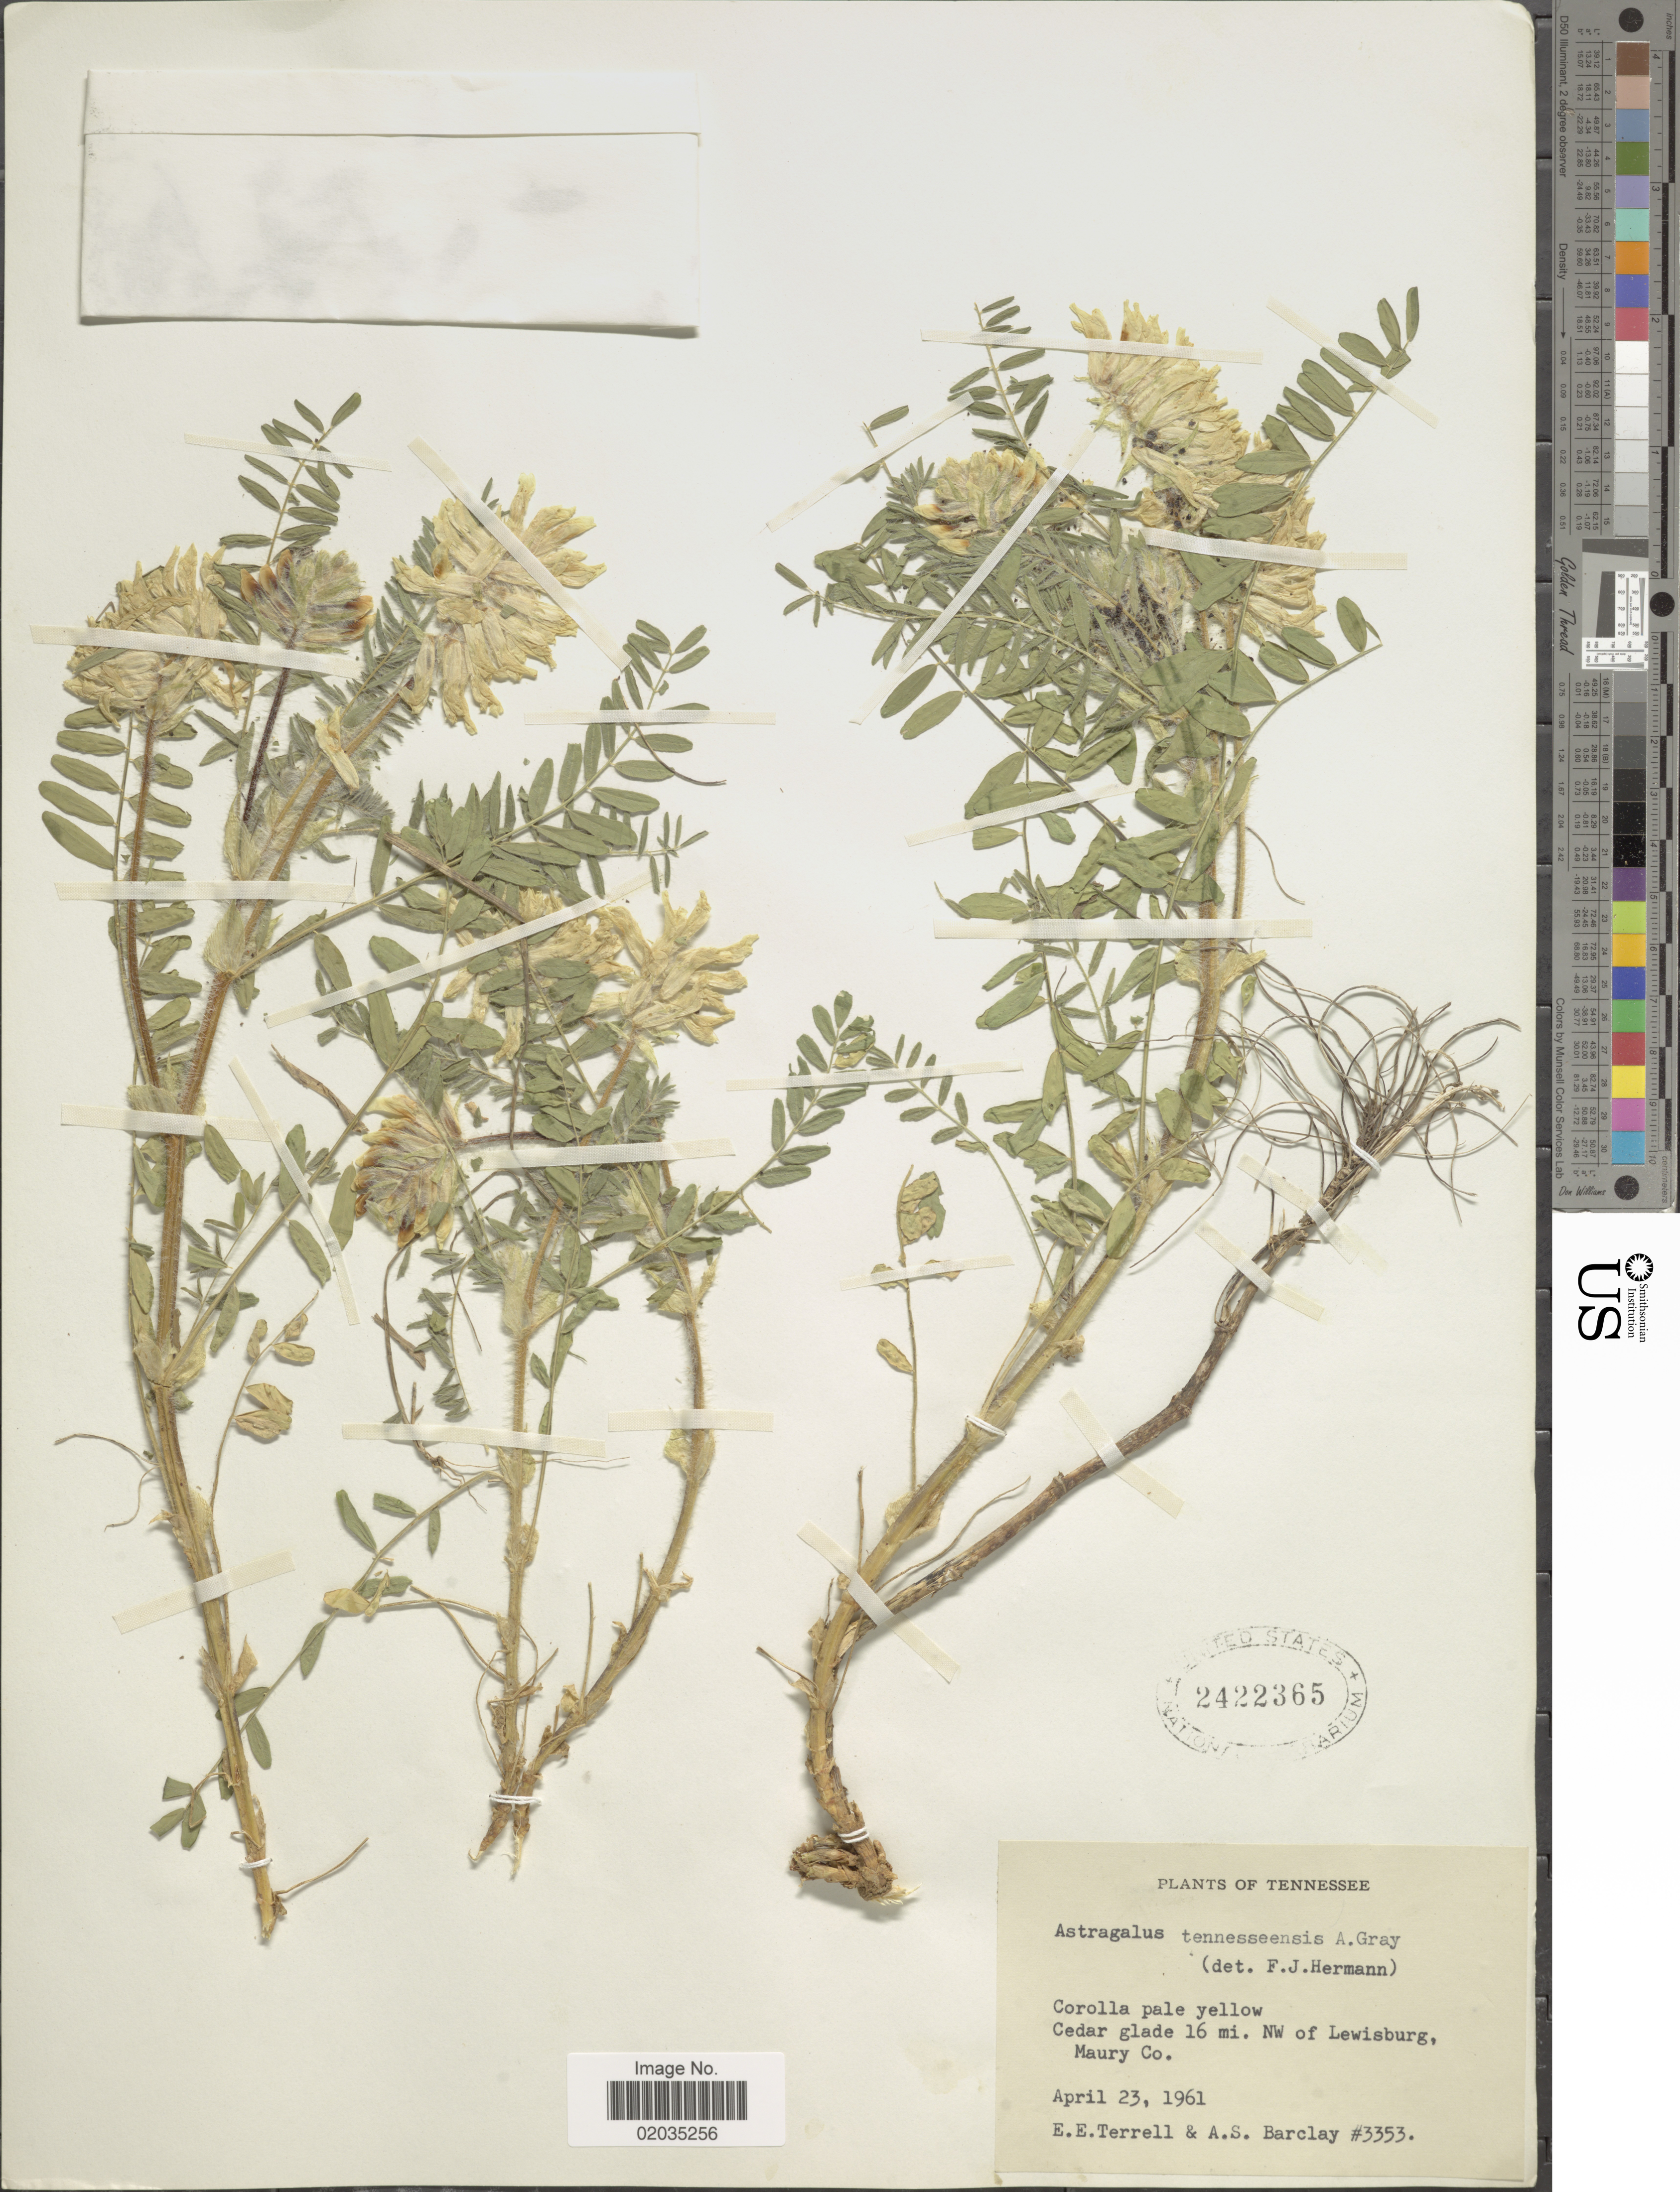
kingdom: Plantae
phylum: Tracheophyta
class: Magnoliopsida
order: Fabales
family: Fabaceae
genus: Astragalus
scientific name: Astragalus tennesseensis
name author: A. Gray ex Chapm.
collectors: E. Terrel & A. S. Barclay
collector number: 3353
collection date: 1961-04-23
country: United States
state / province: Tennessee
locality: Cedar glade 16 mi. NW of Lewisburg, Maury Co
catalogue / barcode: US 2422365